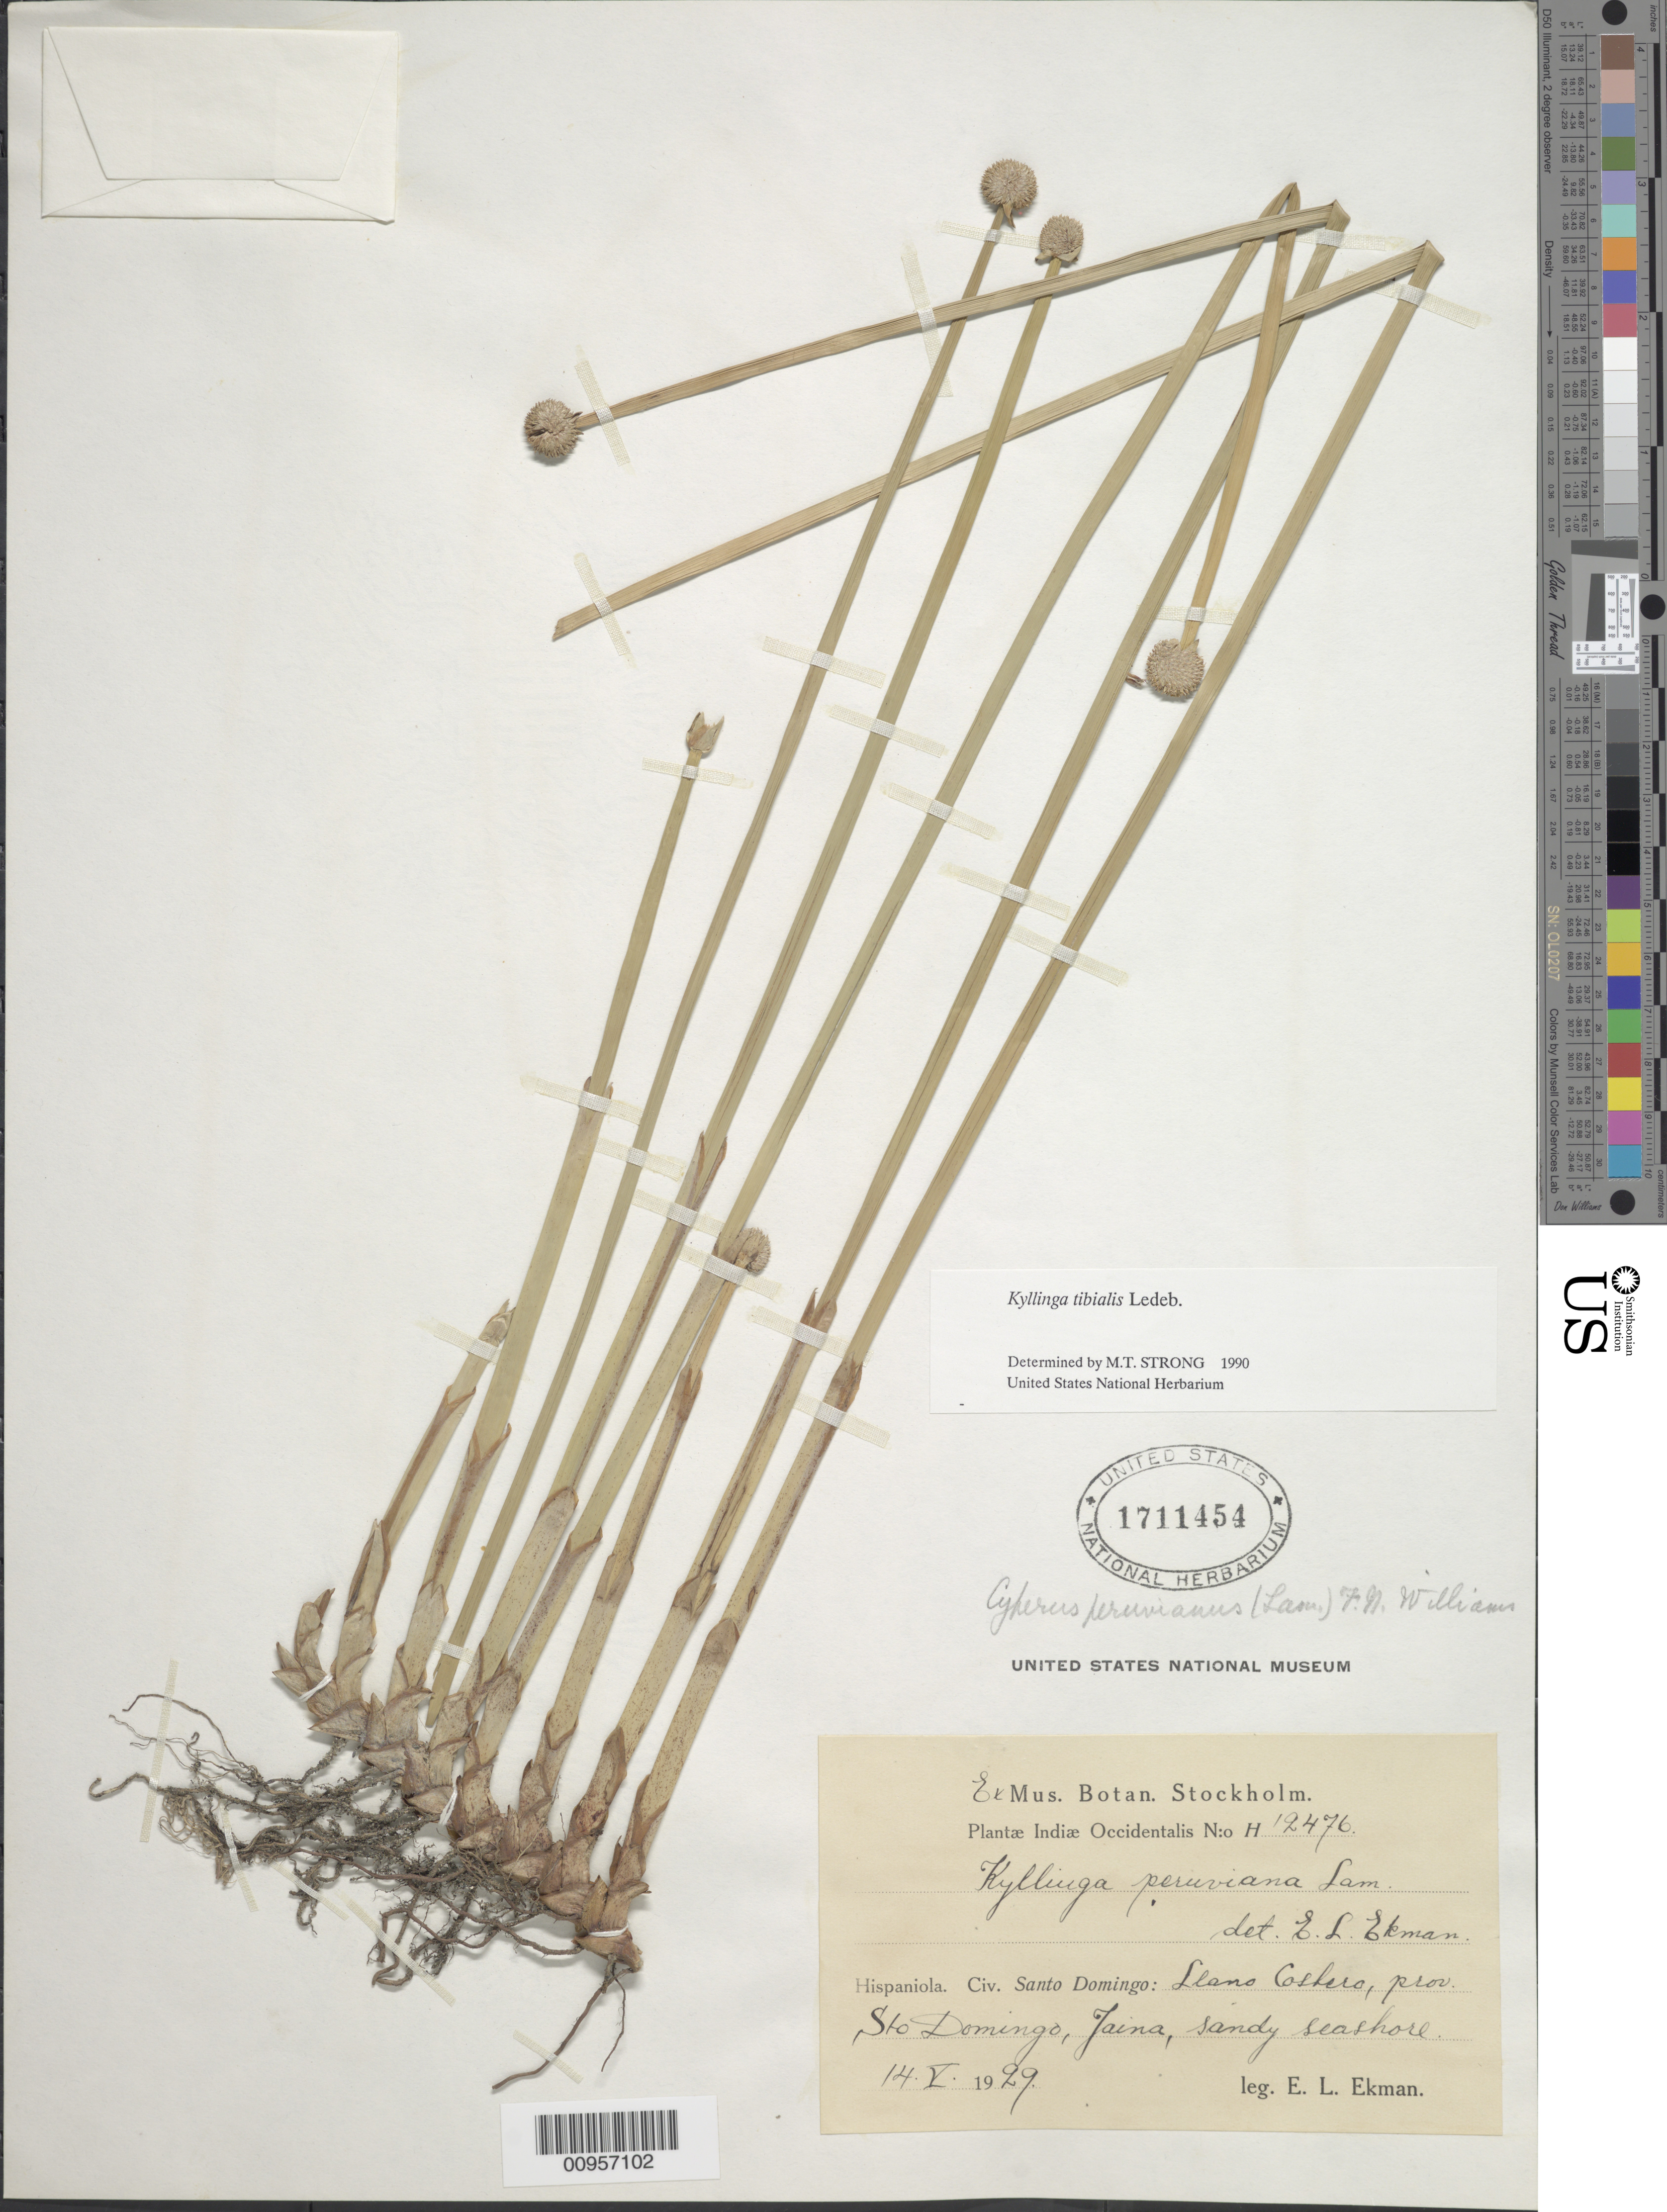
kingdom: Plantae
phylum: Tracheophyta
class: Liliopsida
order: Poales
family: Cyperaceae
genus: Cyperus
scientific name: Cyperus tibialis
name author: (Poit. ex Ledeb.) Govaerts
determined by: Strong, Mark T., (BOT), Smithsonian Institution - National Museum of Natural History (UNITED STATES)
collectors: E. L. Ekman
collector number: H 12476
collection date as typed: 14 May 1929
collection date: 1929-05-14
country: Dominican Republic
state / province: Santo Domingo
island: Hispaniola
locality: Llano Costero, Jaina, seashore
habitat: Sandy seashore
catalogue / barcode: US 1711454